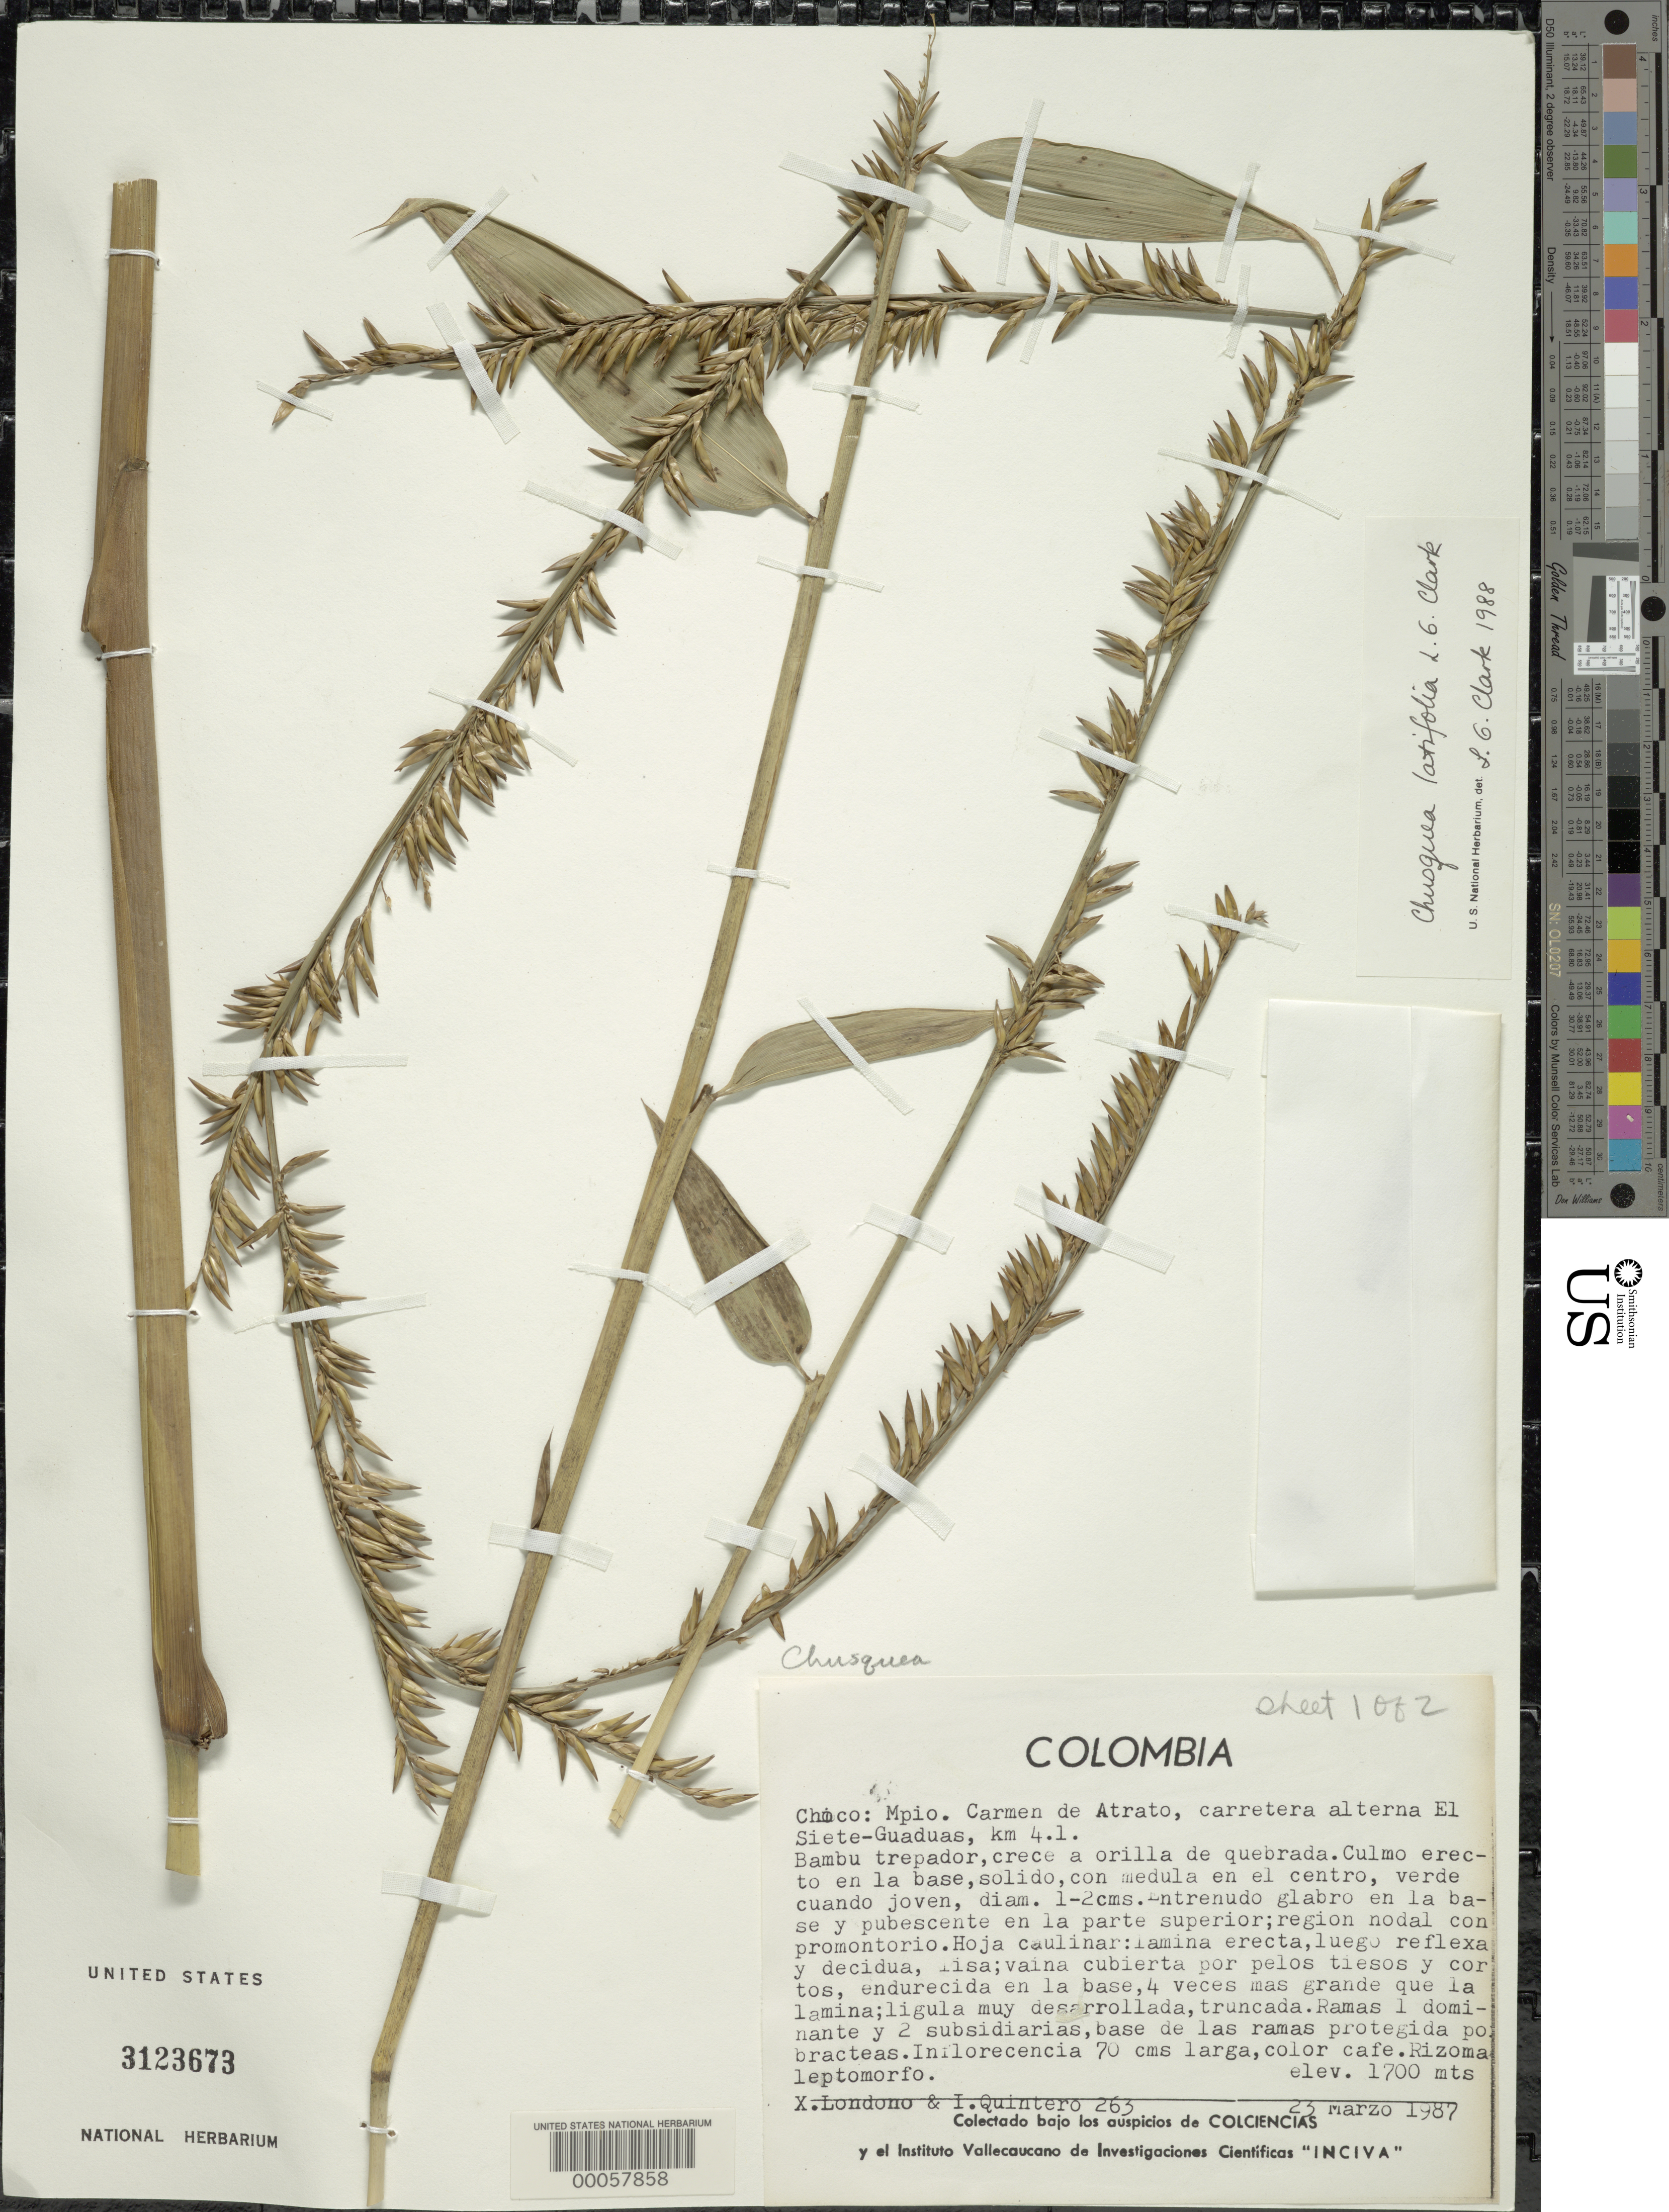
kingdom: Plantae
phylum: Tracheophyta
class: Liliopsida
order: Poales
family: Poaceae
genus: Chusquea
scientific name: Chusquea latifolia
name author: L.G. Clark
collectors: X. Londoño & I. Quintero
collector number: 263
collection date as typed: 23 Mar 1987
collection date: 1987-03-23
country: Colombia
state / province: Chocó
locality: Carmen de Atrato, alternate road el Siete-Guaduas, km 4.1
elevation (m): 1700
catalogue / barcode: US 3123673